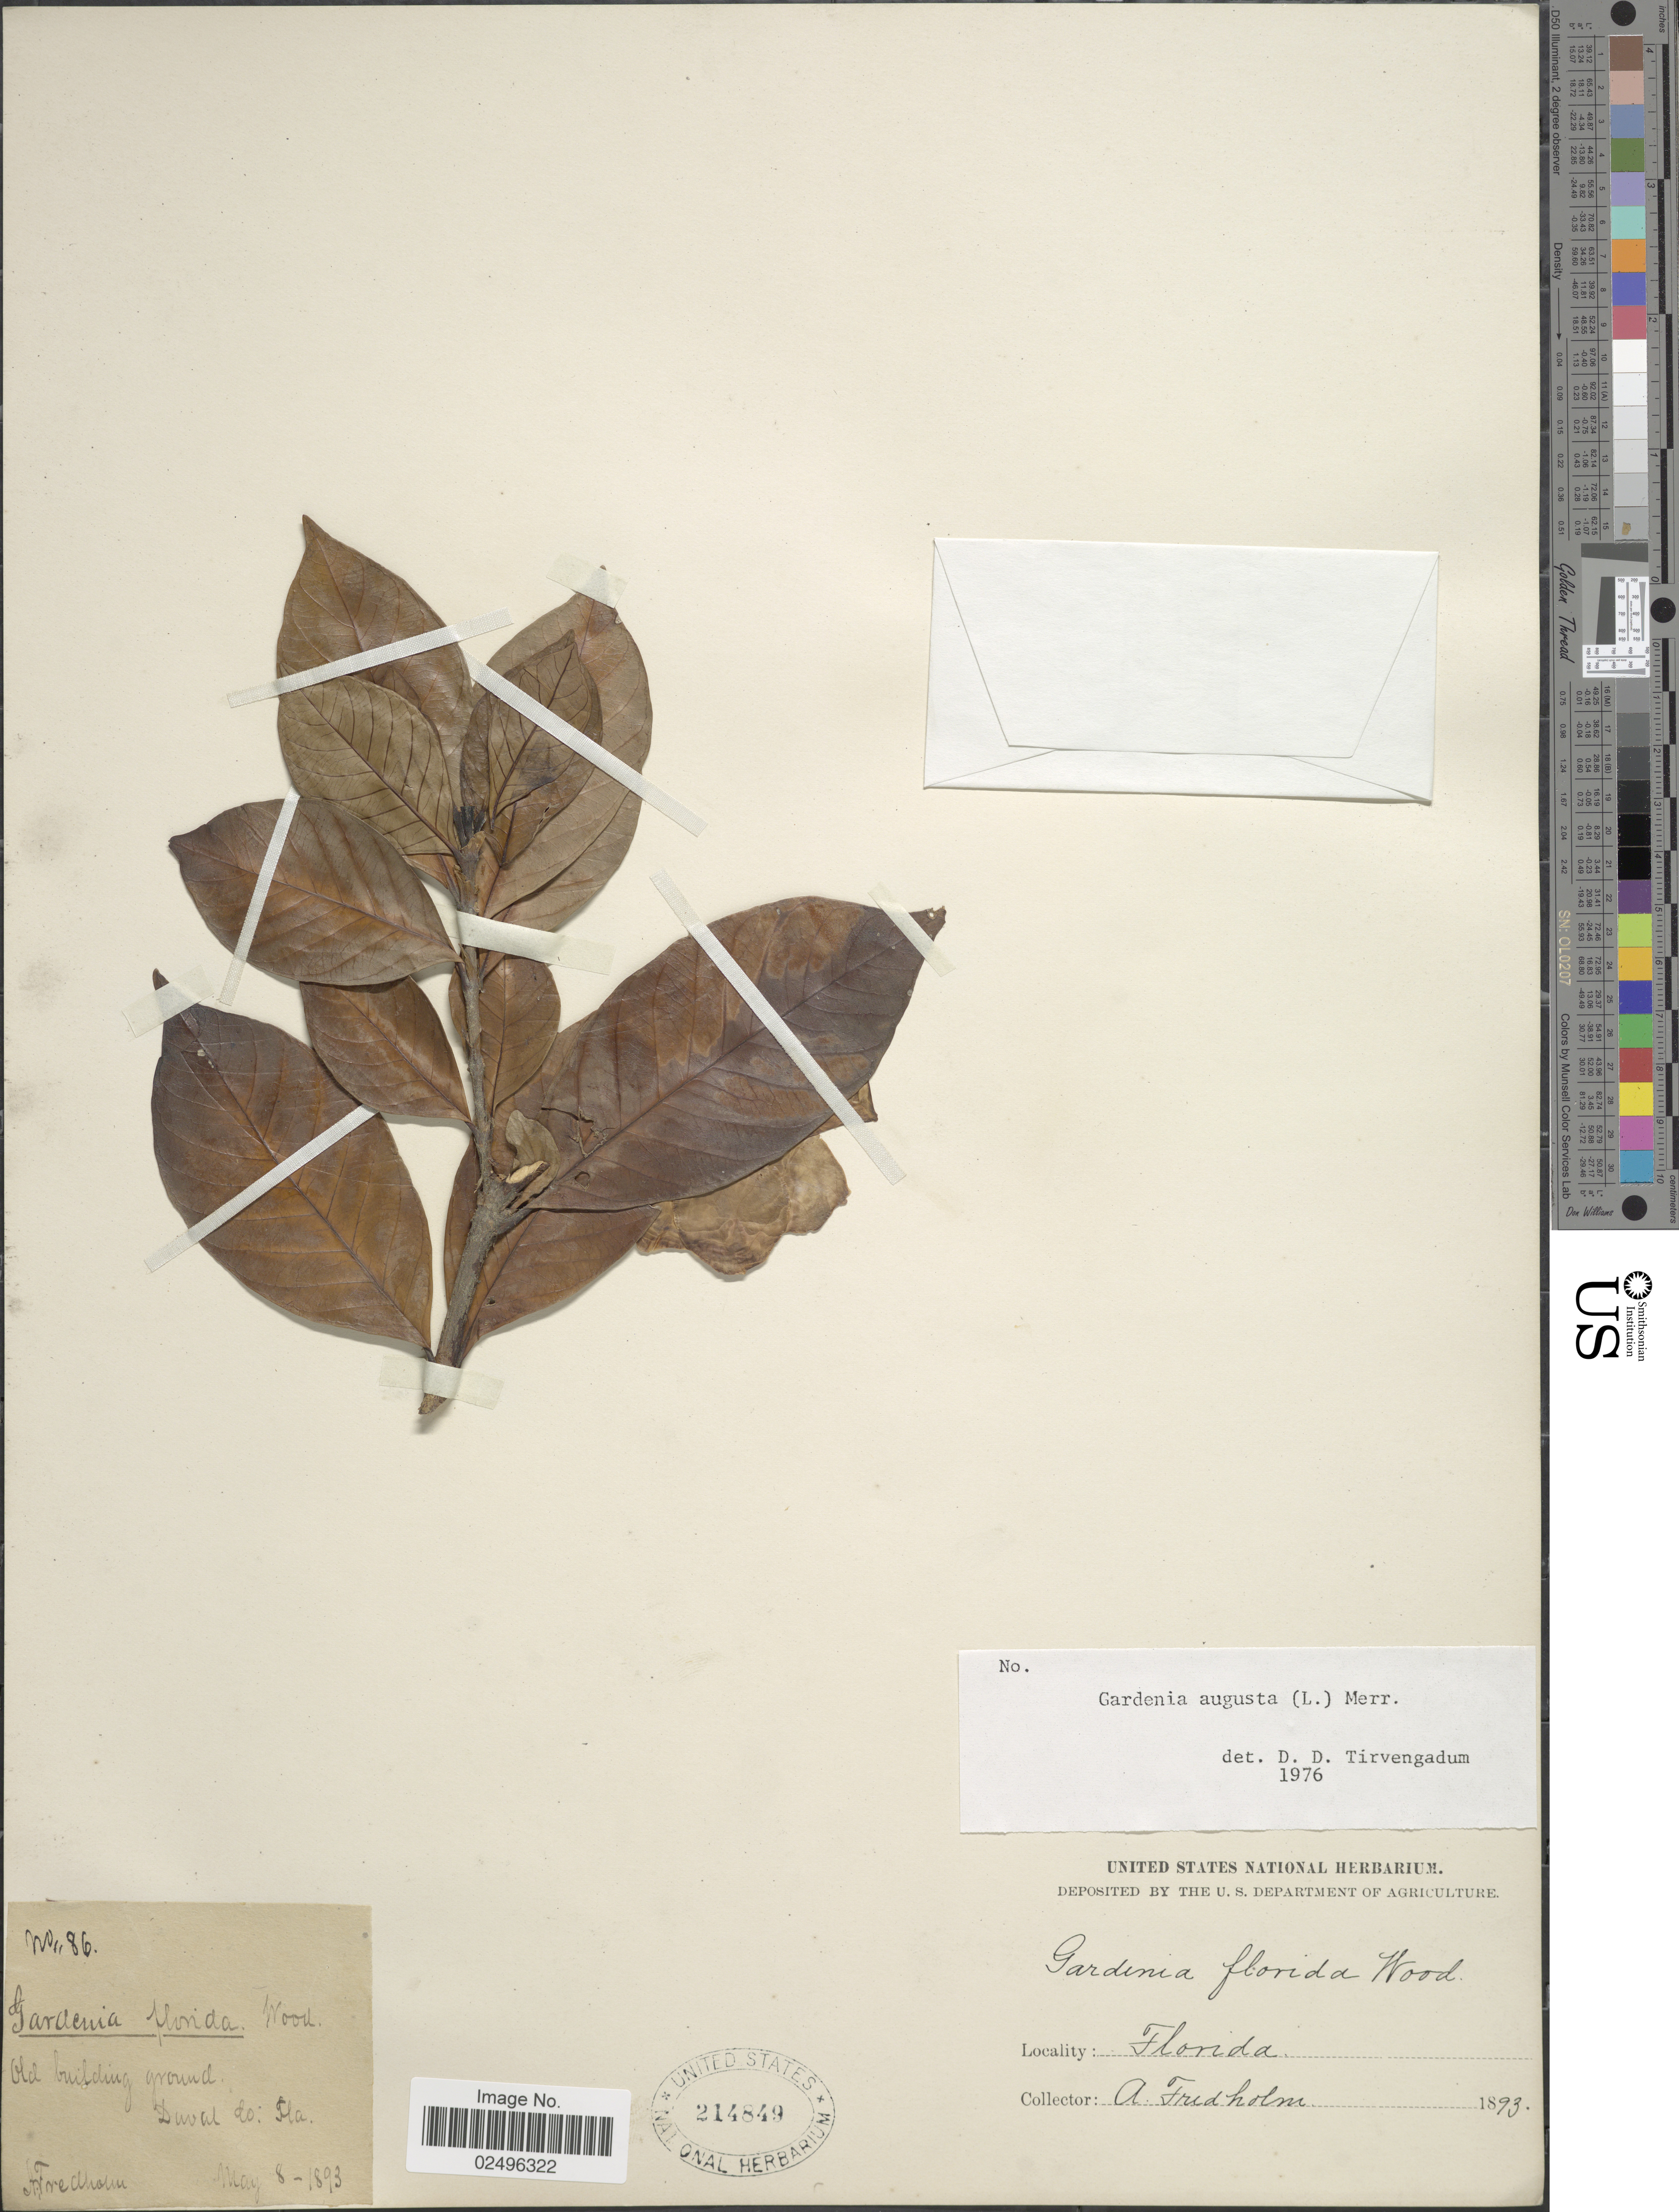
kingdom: Plantae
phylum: Tracheophyta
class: Magnoliopsida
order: Gentianales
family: Rubiaceae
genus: Gardenia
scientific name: Gardenia augusta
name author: (L.) Merr.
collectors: A. Fredholm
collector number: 86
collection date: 1893-05-08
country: United States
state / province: Florida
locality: Old buidling ground, Duval Co. Fla.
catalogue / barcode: US 214849